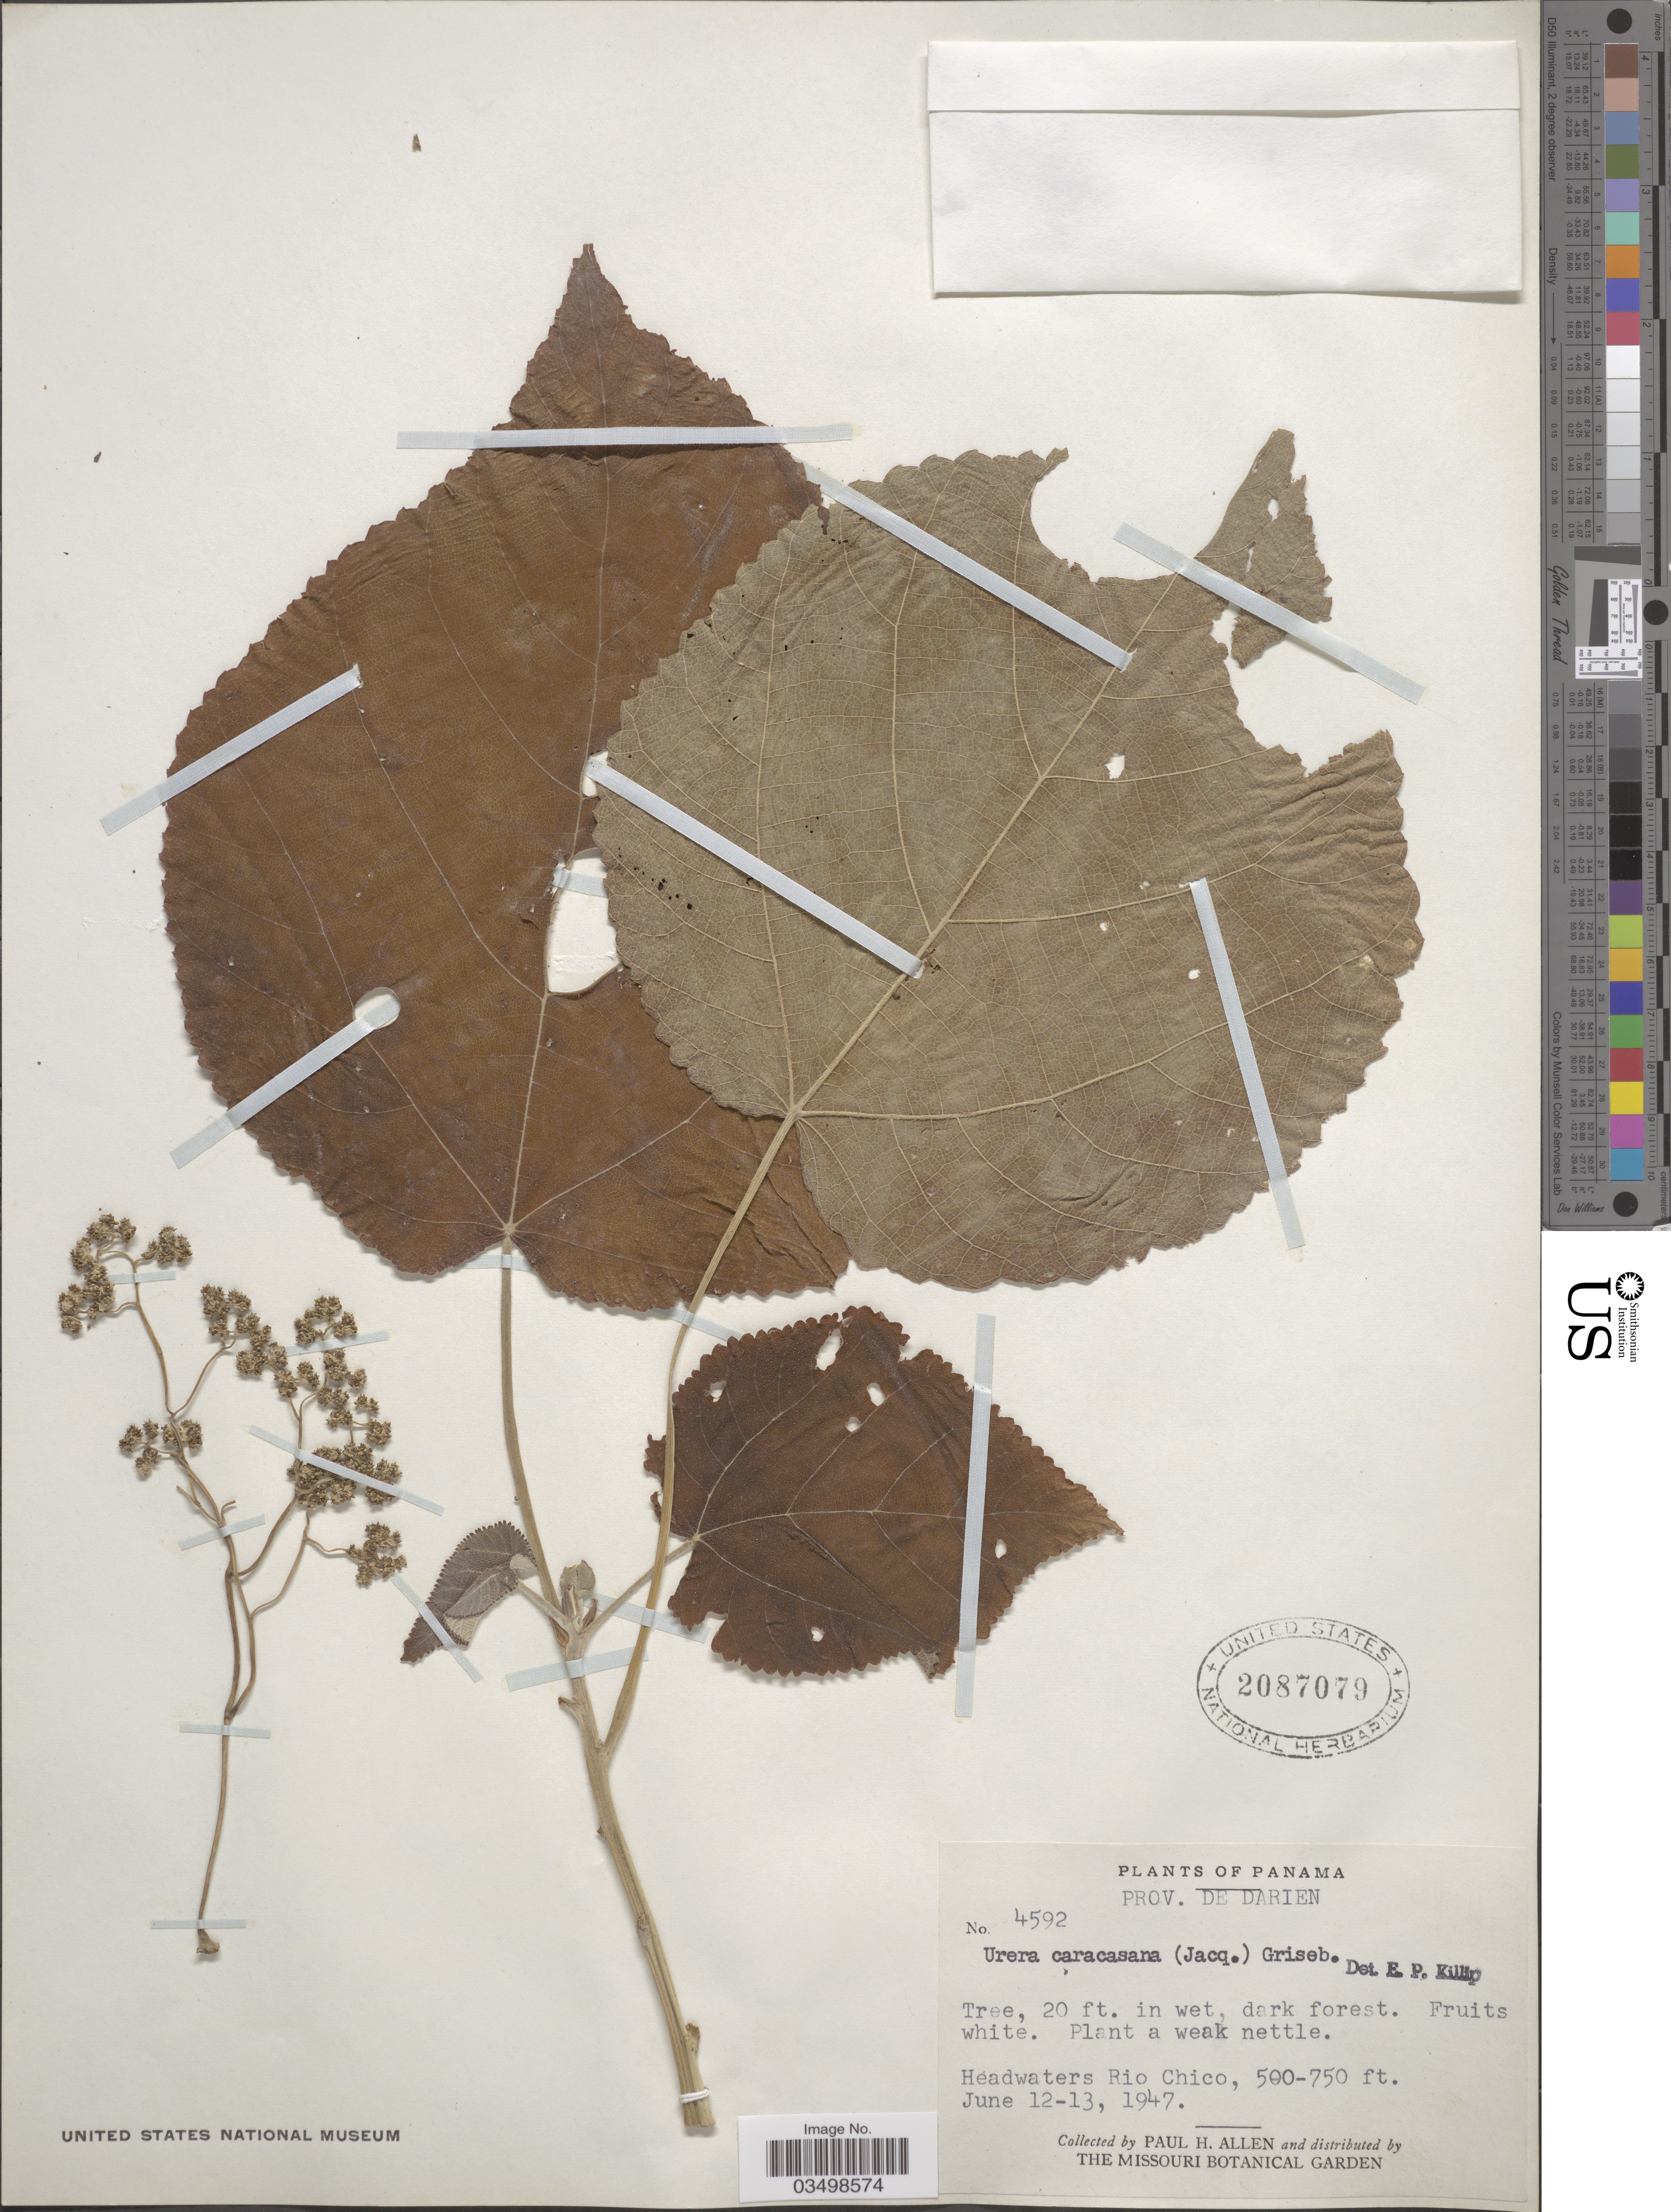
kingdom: Plantae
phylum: Tracheophyta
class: Magnoliopsida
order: Rosales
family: Urticaceae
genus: Urera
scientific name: Urera caracasana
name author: (Jacq.) Gaudich. ex Griseb.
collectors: P. H. Allen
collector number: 4592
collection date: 1947-06-12/1947-06-13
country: Panama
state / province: Darien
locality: Headwaters Rio Chico.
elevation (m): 152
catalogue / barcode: US 2087079